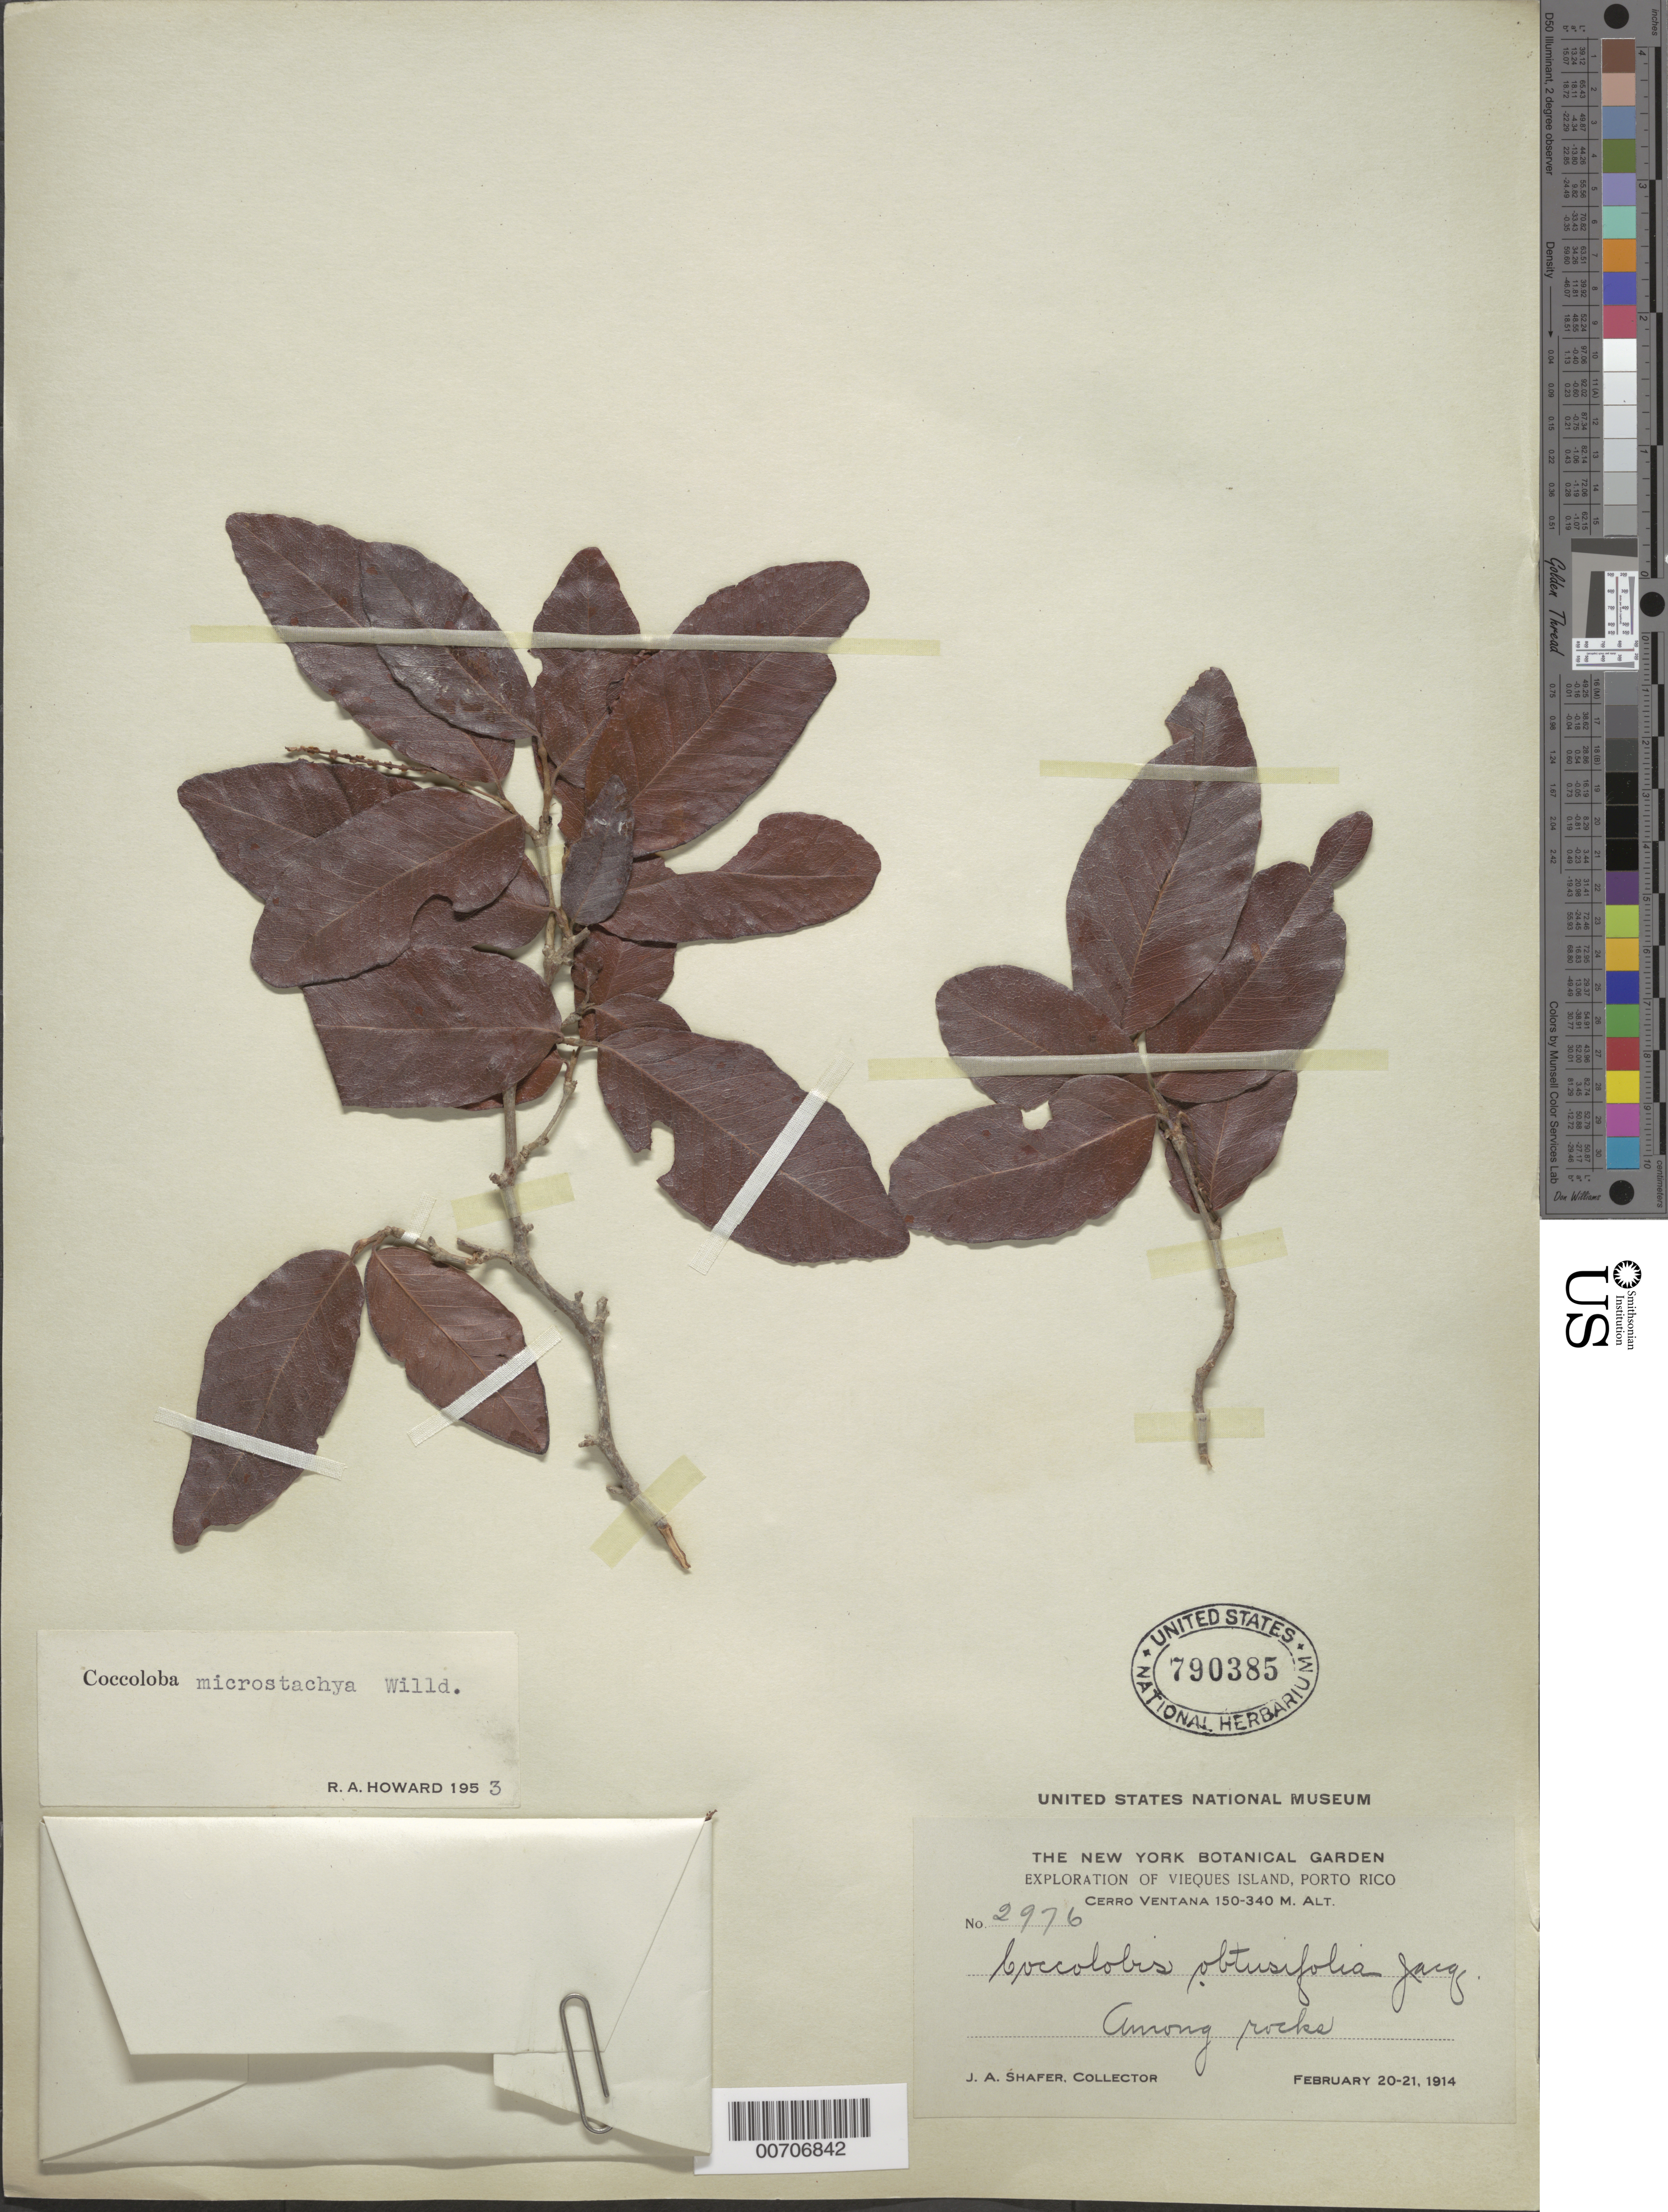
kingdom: Plantae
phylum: Tracheophyta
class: Magnoliopsida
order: Caryophyllales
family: Polygonaceae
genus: Coccoloba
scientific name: Coccoloba microstachya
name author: Willd.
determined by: Howard, R. A.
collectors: J. A. Shafer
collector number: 2976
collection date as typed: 20 Feb 1914 and 21 Feb 1914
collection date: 1914-02-20,1914-02-21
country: Puerto Rico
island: Vieques Island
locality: Cerro Ventana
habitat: Among rocks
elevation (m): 150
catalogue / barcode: US 790385